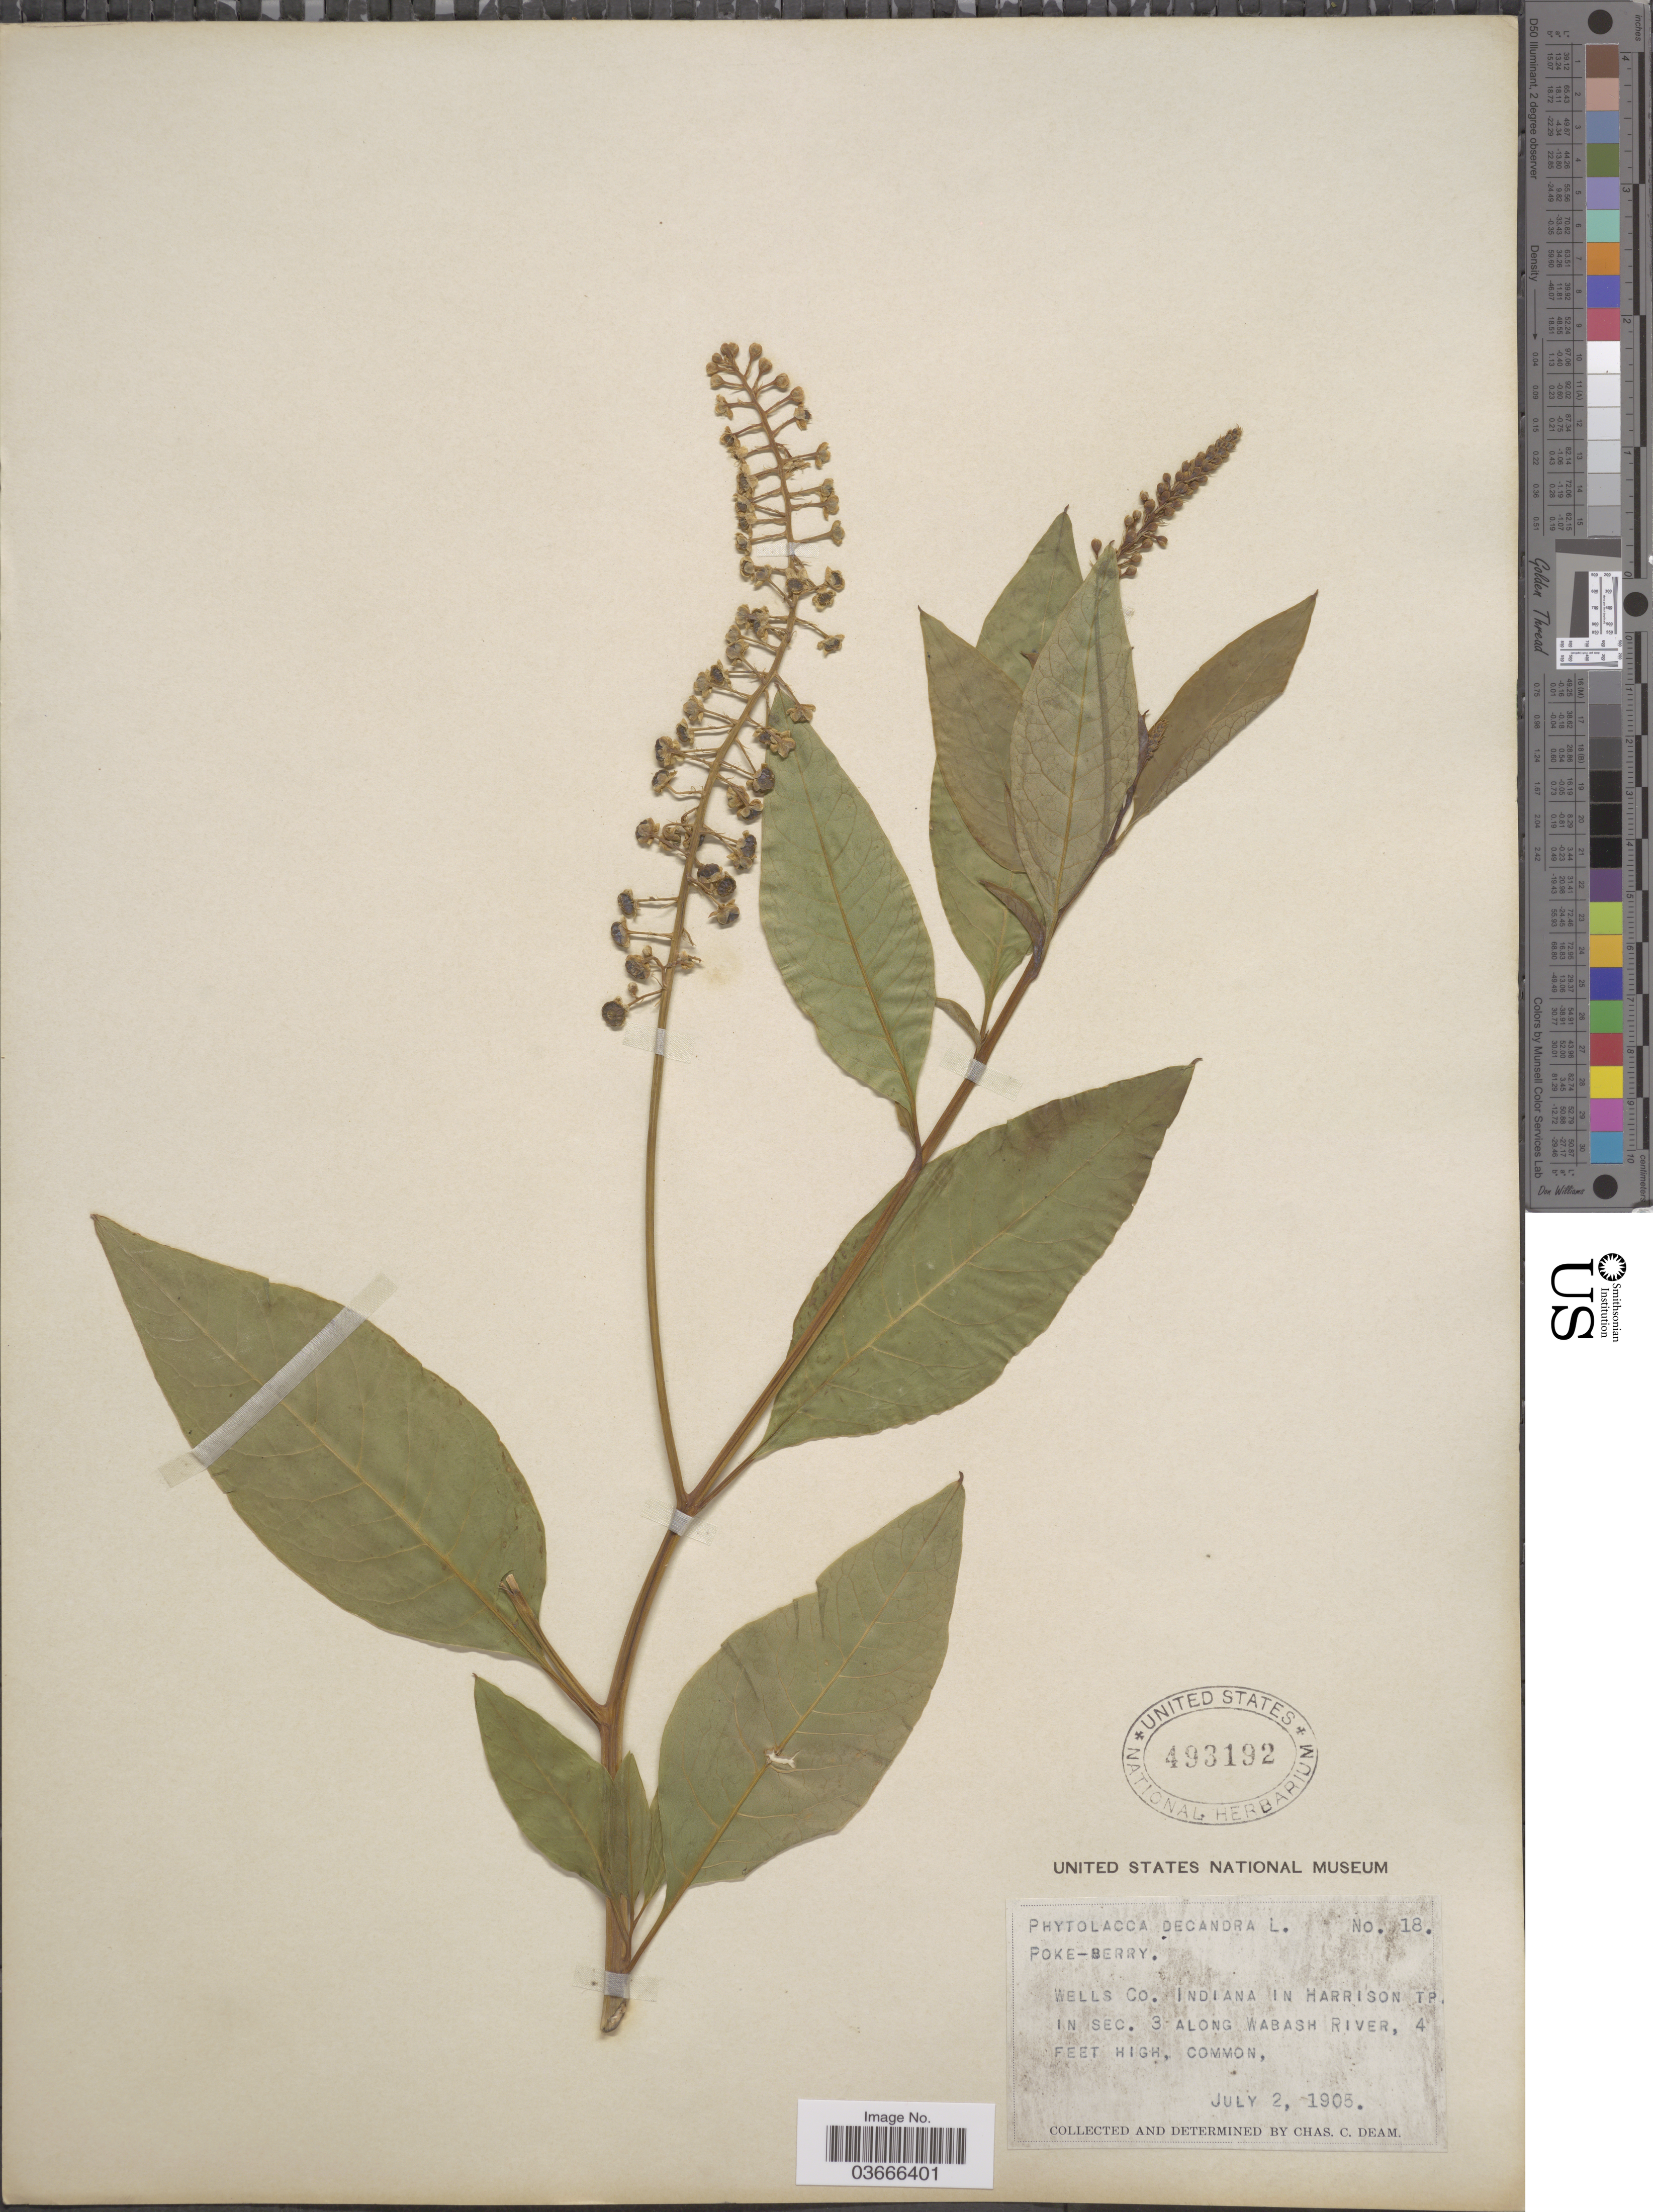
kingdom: Plantae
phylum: Tracheophyta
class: Magnoliopsida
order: Caryophyllales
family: Phytolaccaceae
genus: Phytolacca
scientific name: Phytolacca americana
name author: L.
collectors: C. C. Deam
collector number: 18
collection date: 1905-07-02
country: United States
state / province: Indiana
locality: Wells Co. Indiana in Harrison Tp. In Sec. 3 along Wabash River.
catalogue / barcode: US 493192